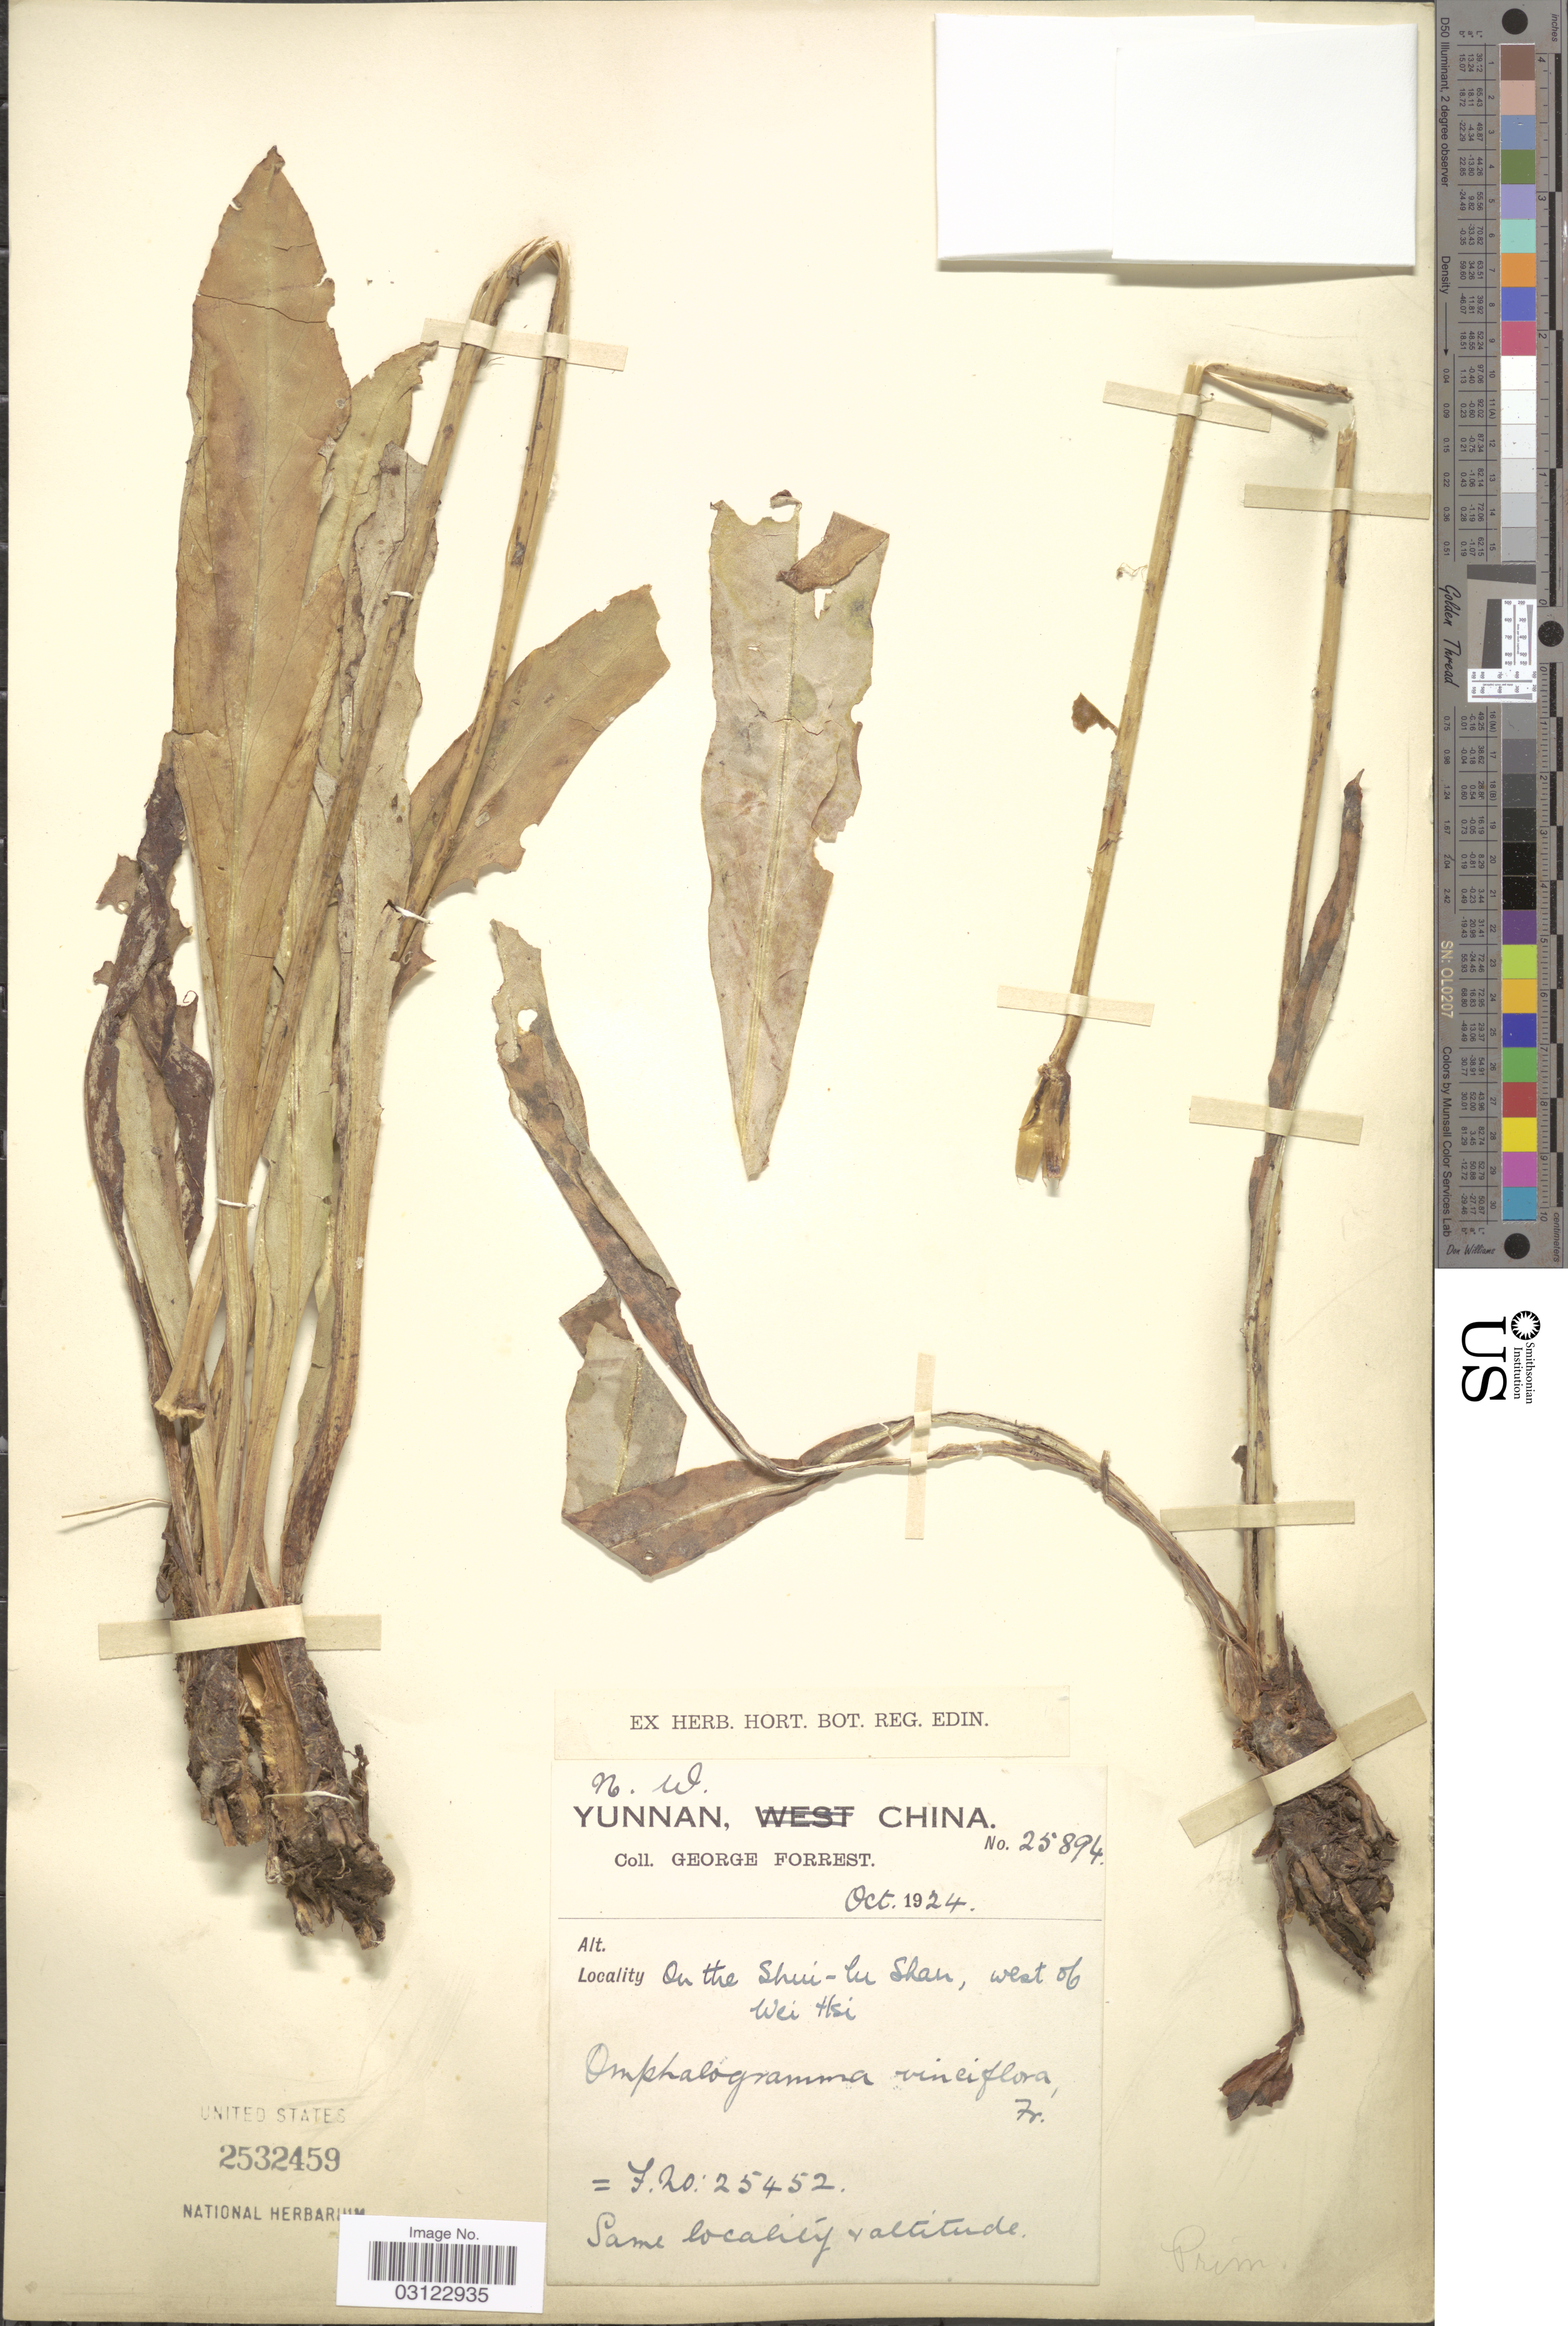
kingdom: Plantae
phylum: Tracheophyta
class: Magnoliopsida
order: Ericales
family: Primulaceae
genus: Omphalogramma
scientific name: Omphalogramma vinciflorum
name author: (Franch.) Franch.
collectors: G. Forrest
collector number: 25894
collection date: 1924-10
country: China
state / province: Yunnan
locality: N.W. Yunnan. On the Shui-lu Shan, west of Wei Hsi.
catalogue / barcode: US 2532459